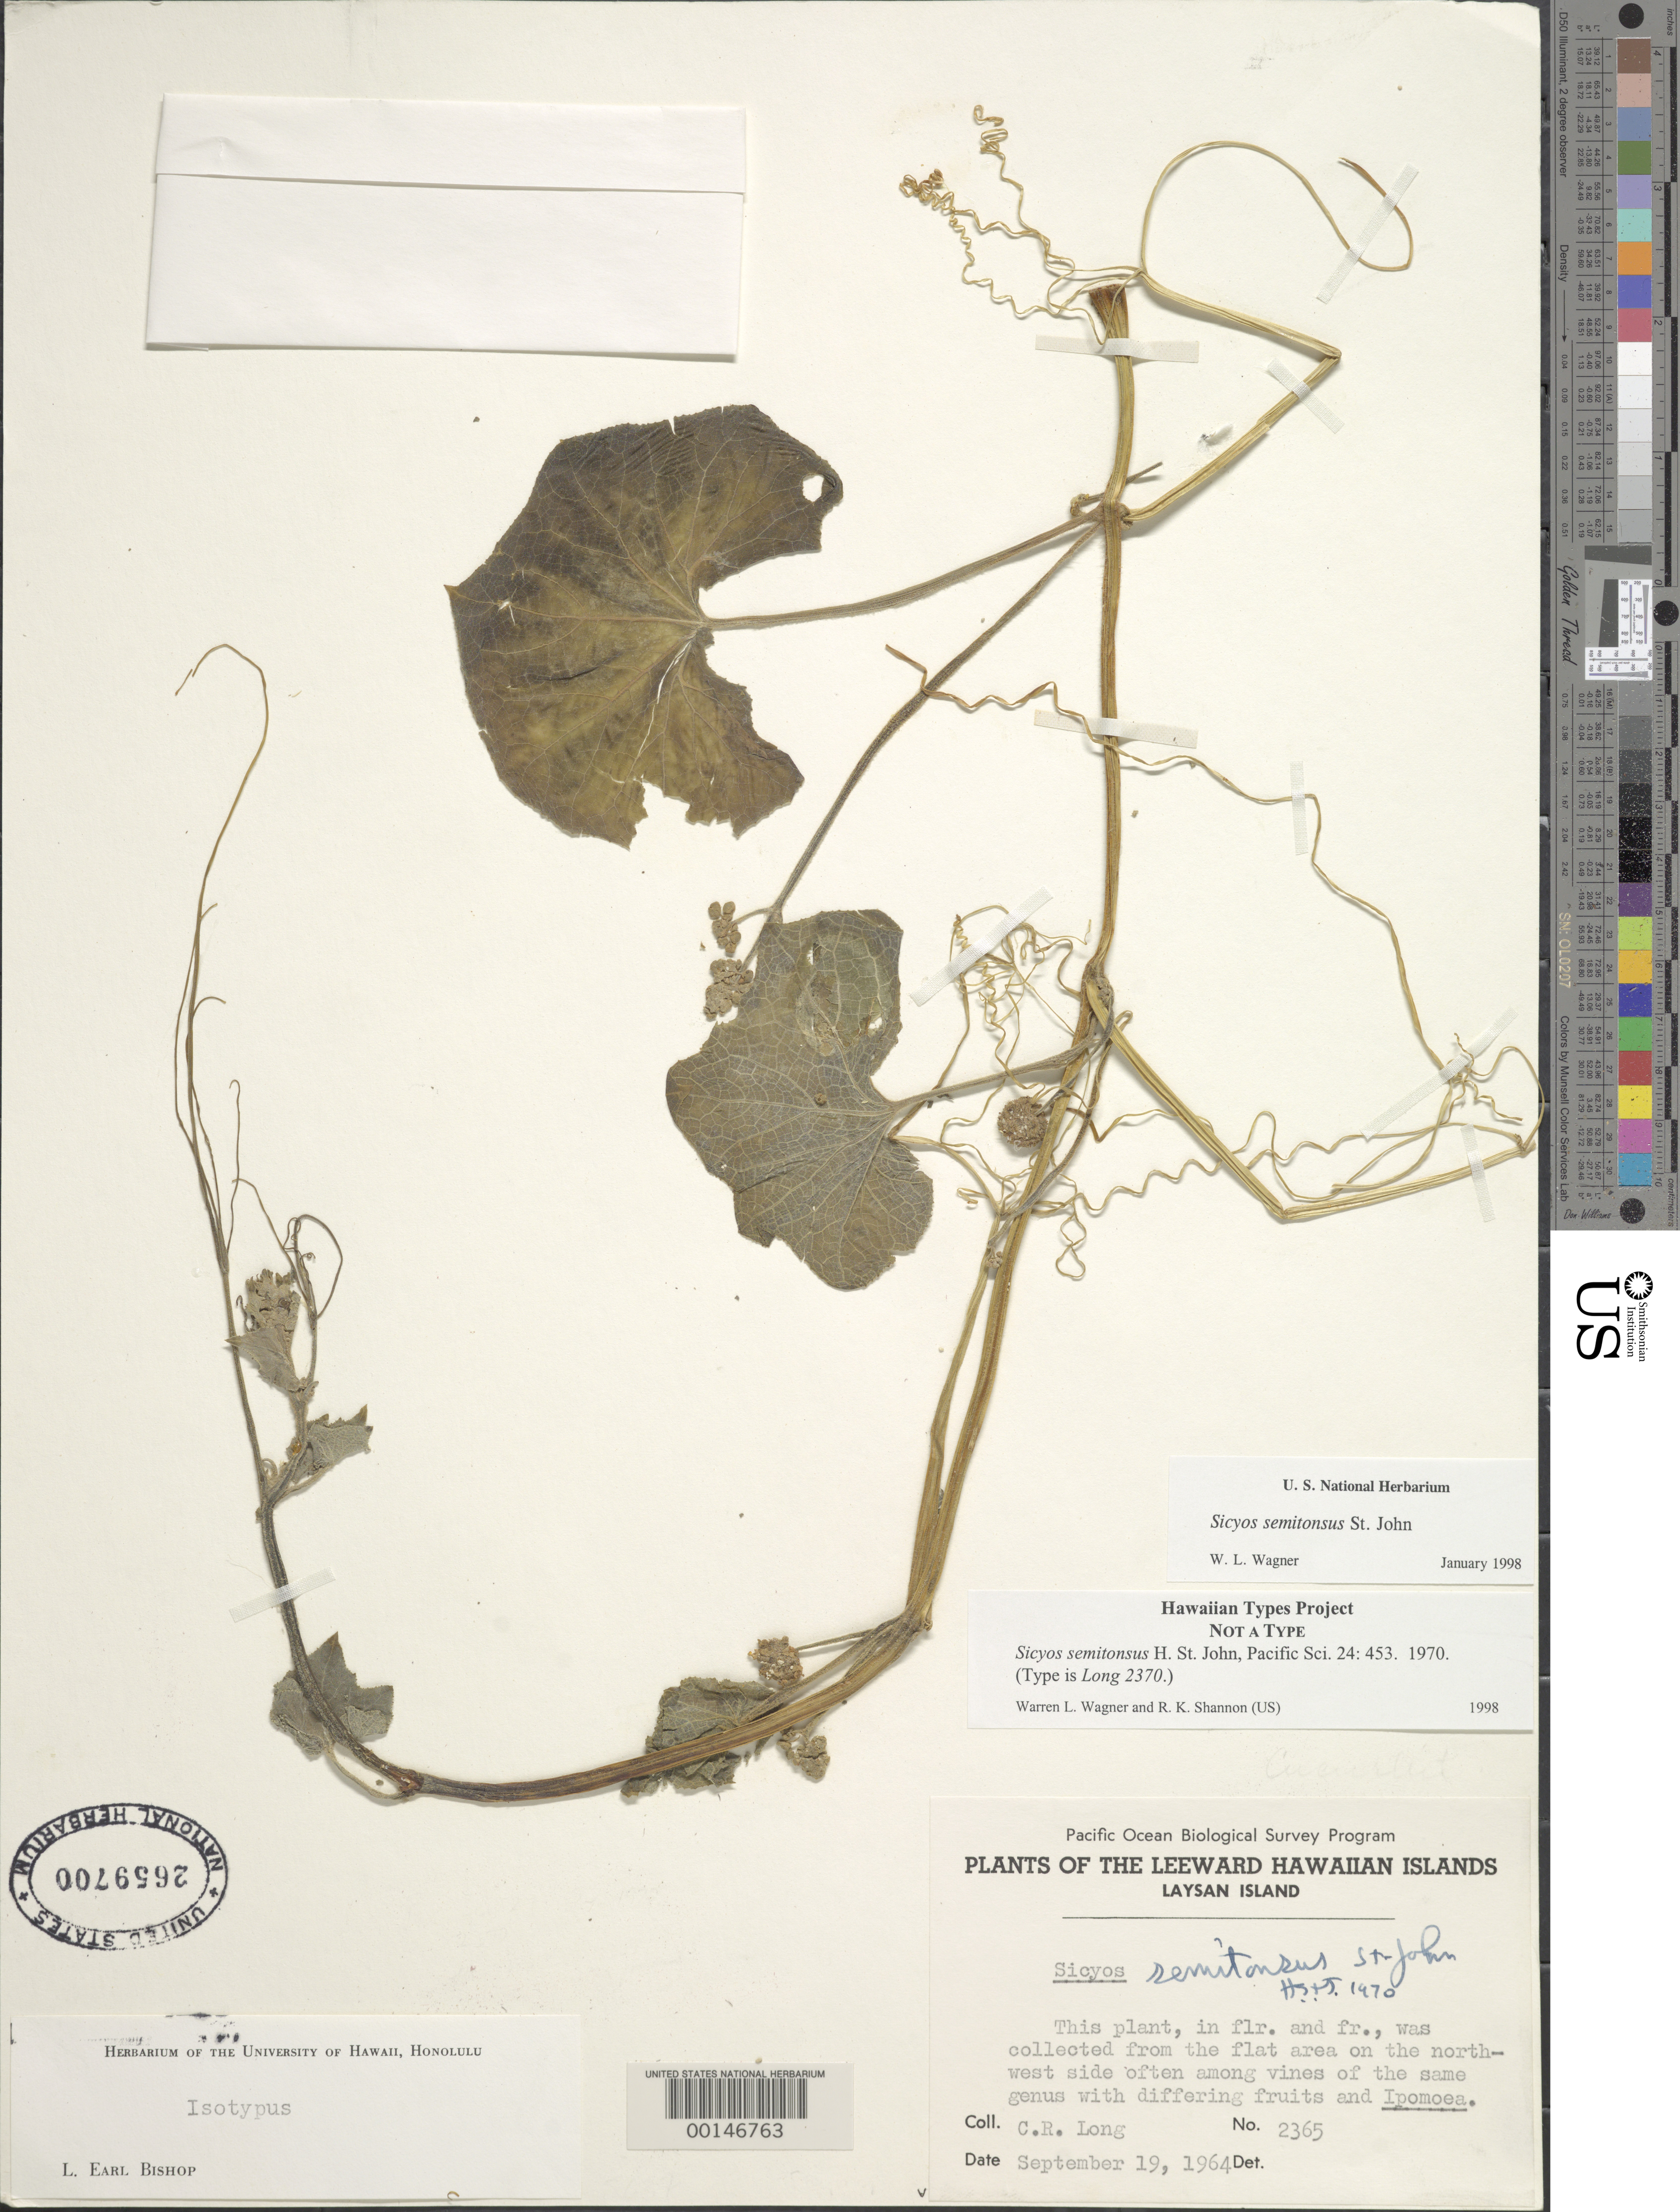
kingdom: Plantae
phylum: Tracheophyta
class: Magnoliopsida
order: Cucurbitales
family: Cucurbitaceae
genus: Sicyos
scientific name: Sicyos semitonsus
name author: H. St. John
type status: Isotype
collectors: C. Long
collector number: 2365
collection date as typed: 19 Sep 1964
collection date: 1964-09-19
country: United States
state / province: Hawaii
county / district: Honolulu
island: Oahu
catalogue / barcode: US 2659700